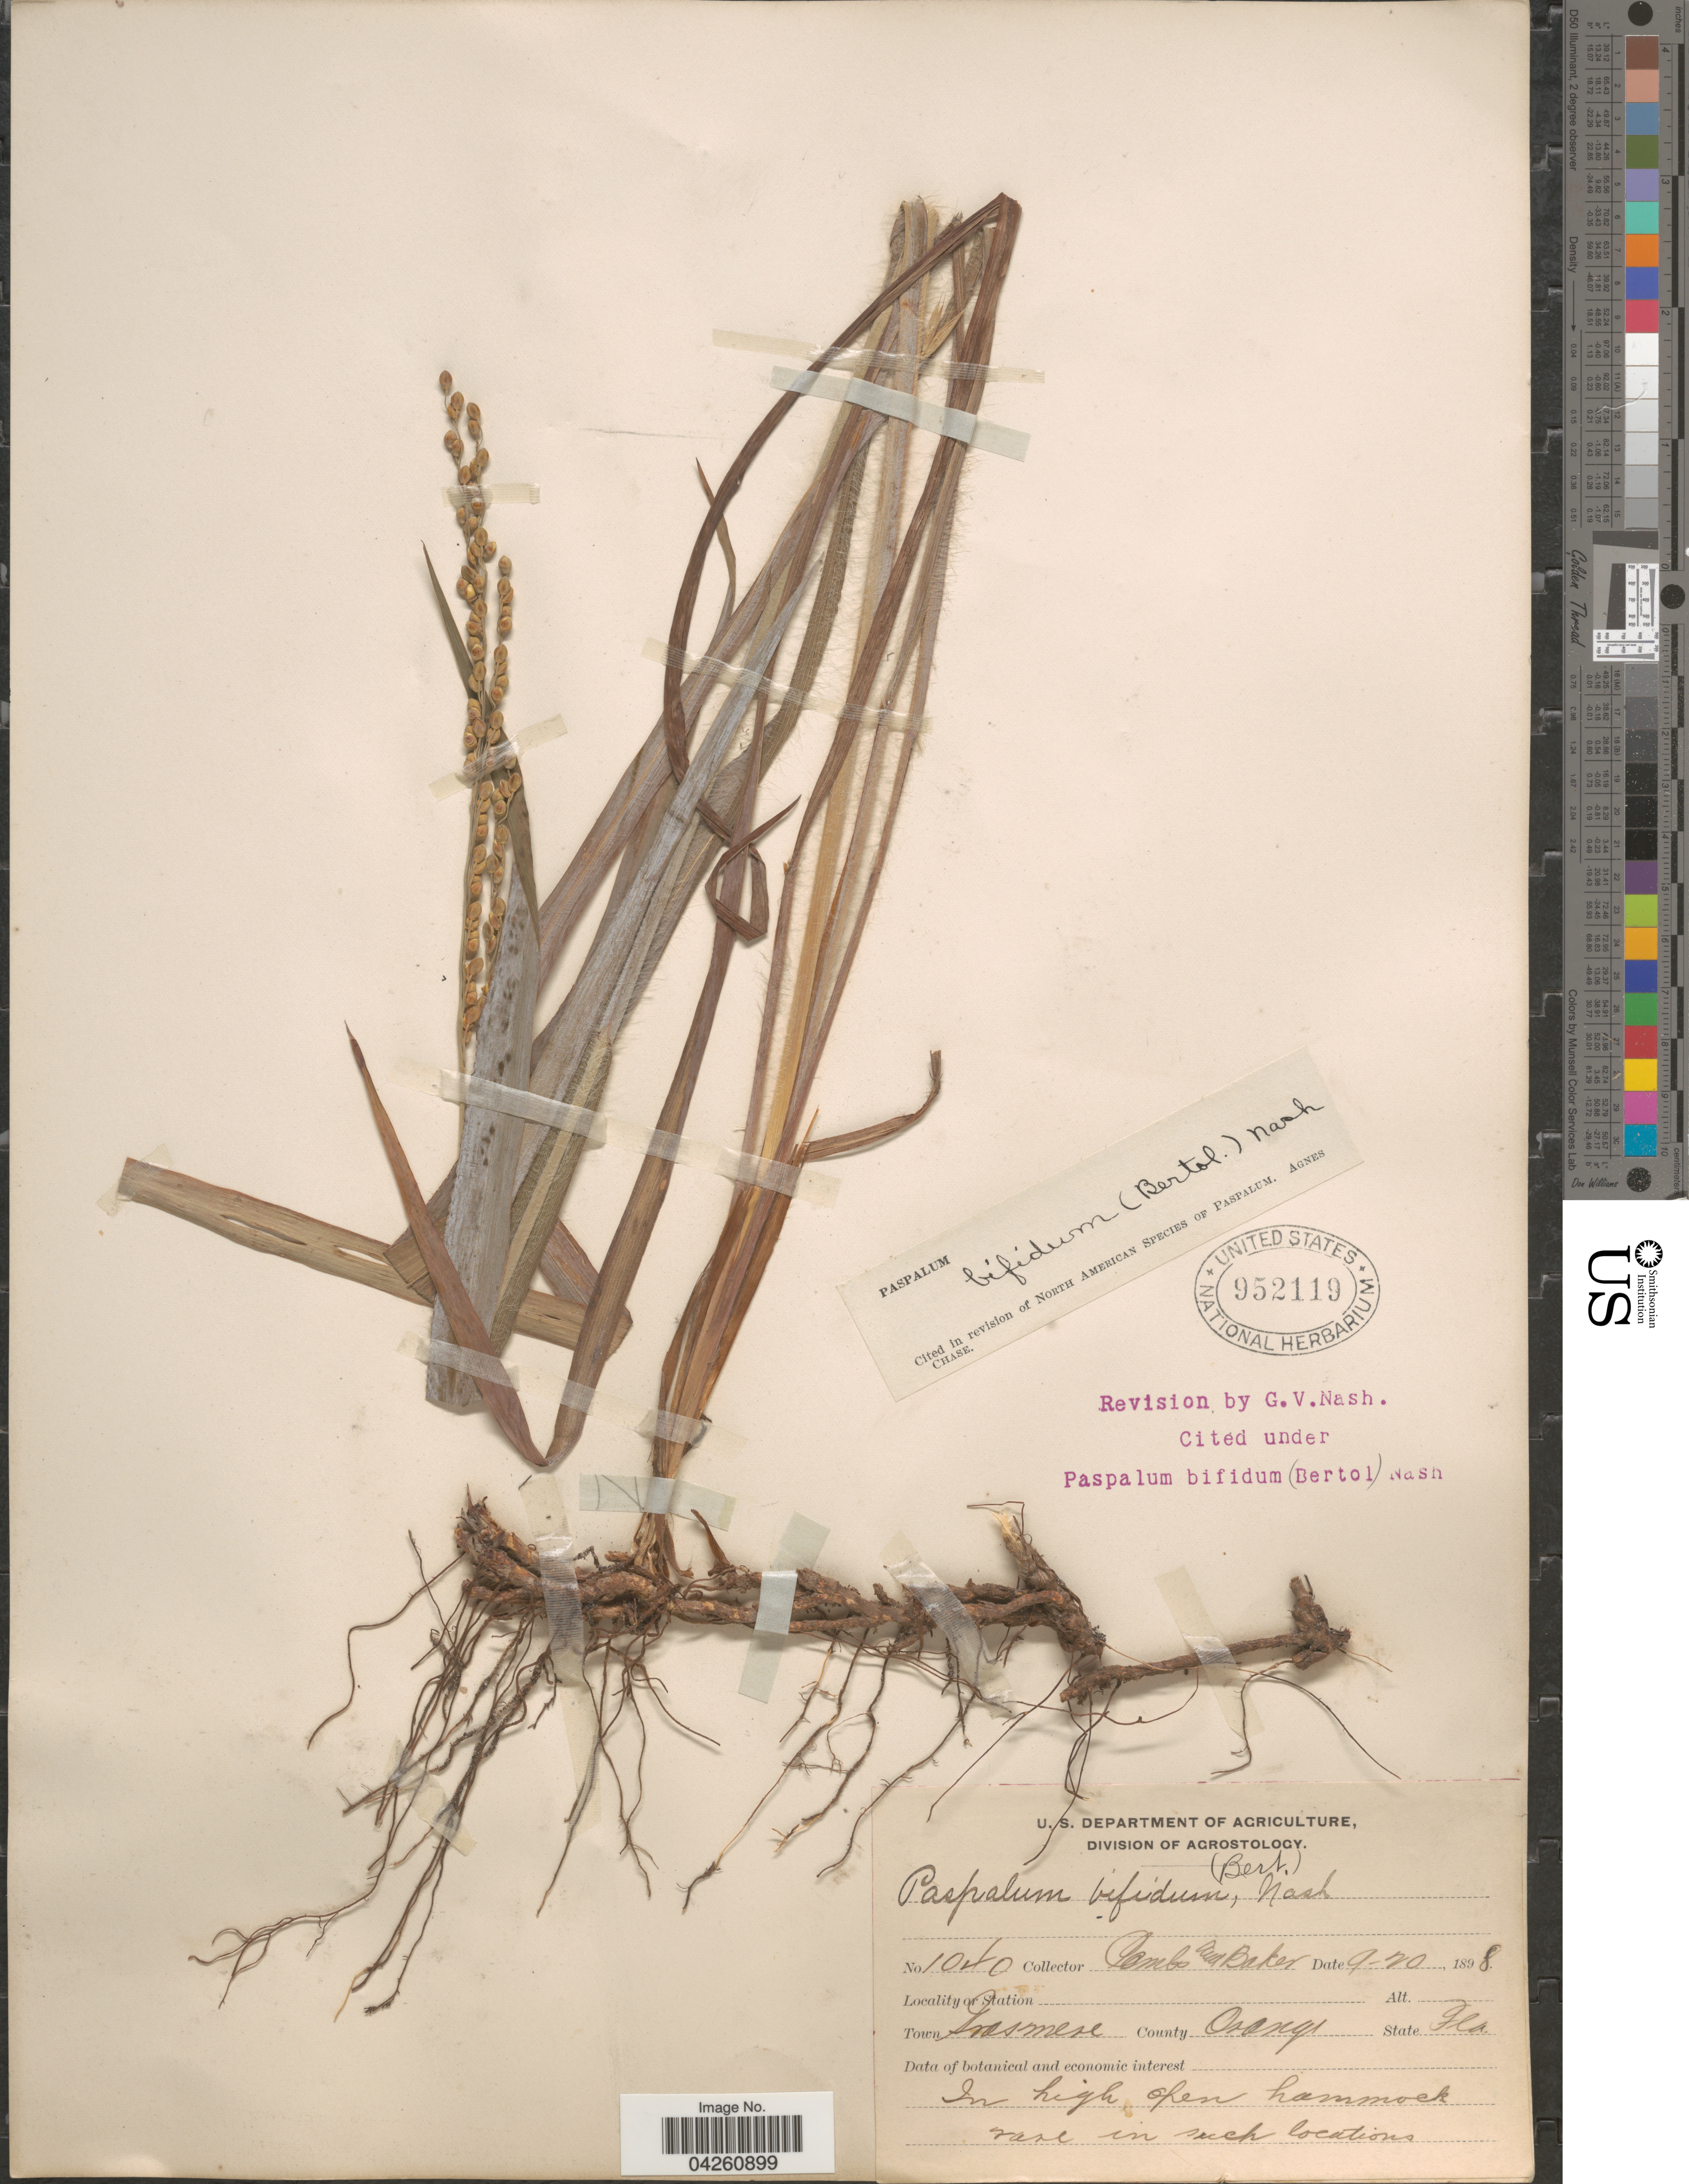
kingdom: Plantae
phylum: Tracheophyta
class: Liliopsida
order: Poales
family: Poaceae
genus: Paspalum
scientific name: Paspalum bifidum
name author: (Bertol.) Nash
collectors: -. Combs & -- Baker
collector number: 1040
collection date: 1898-09-20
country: United States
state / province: Florida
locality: Town Grasmere. County Orange.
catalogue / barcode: US 952119